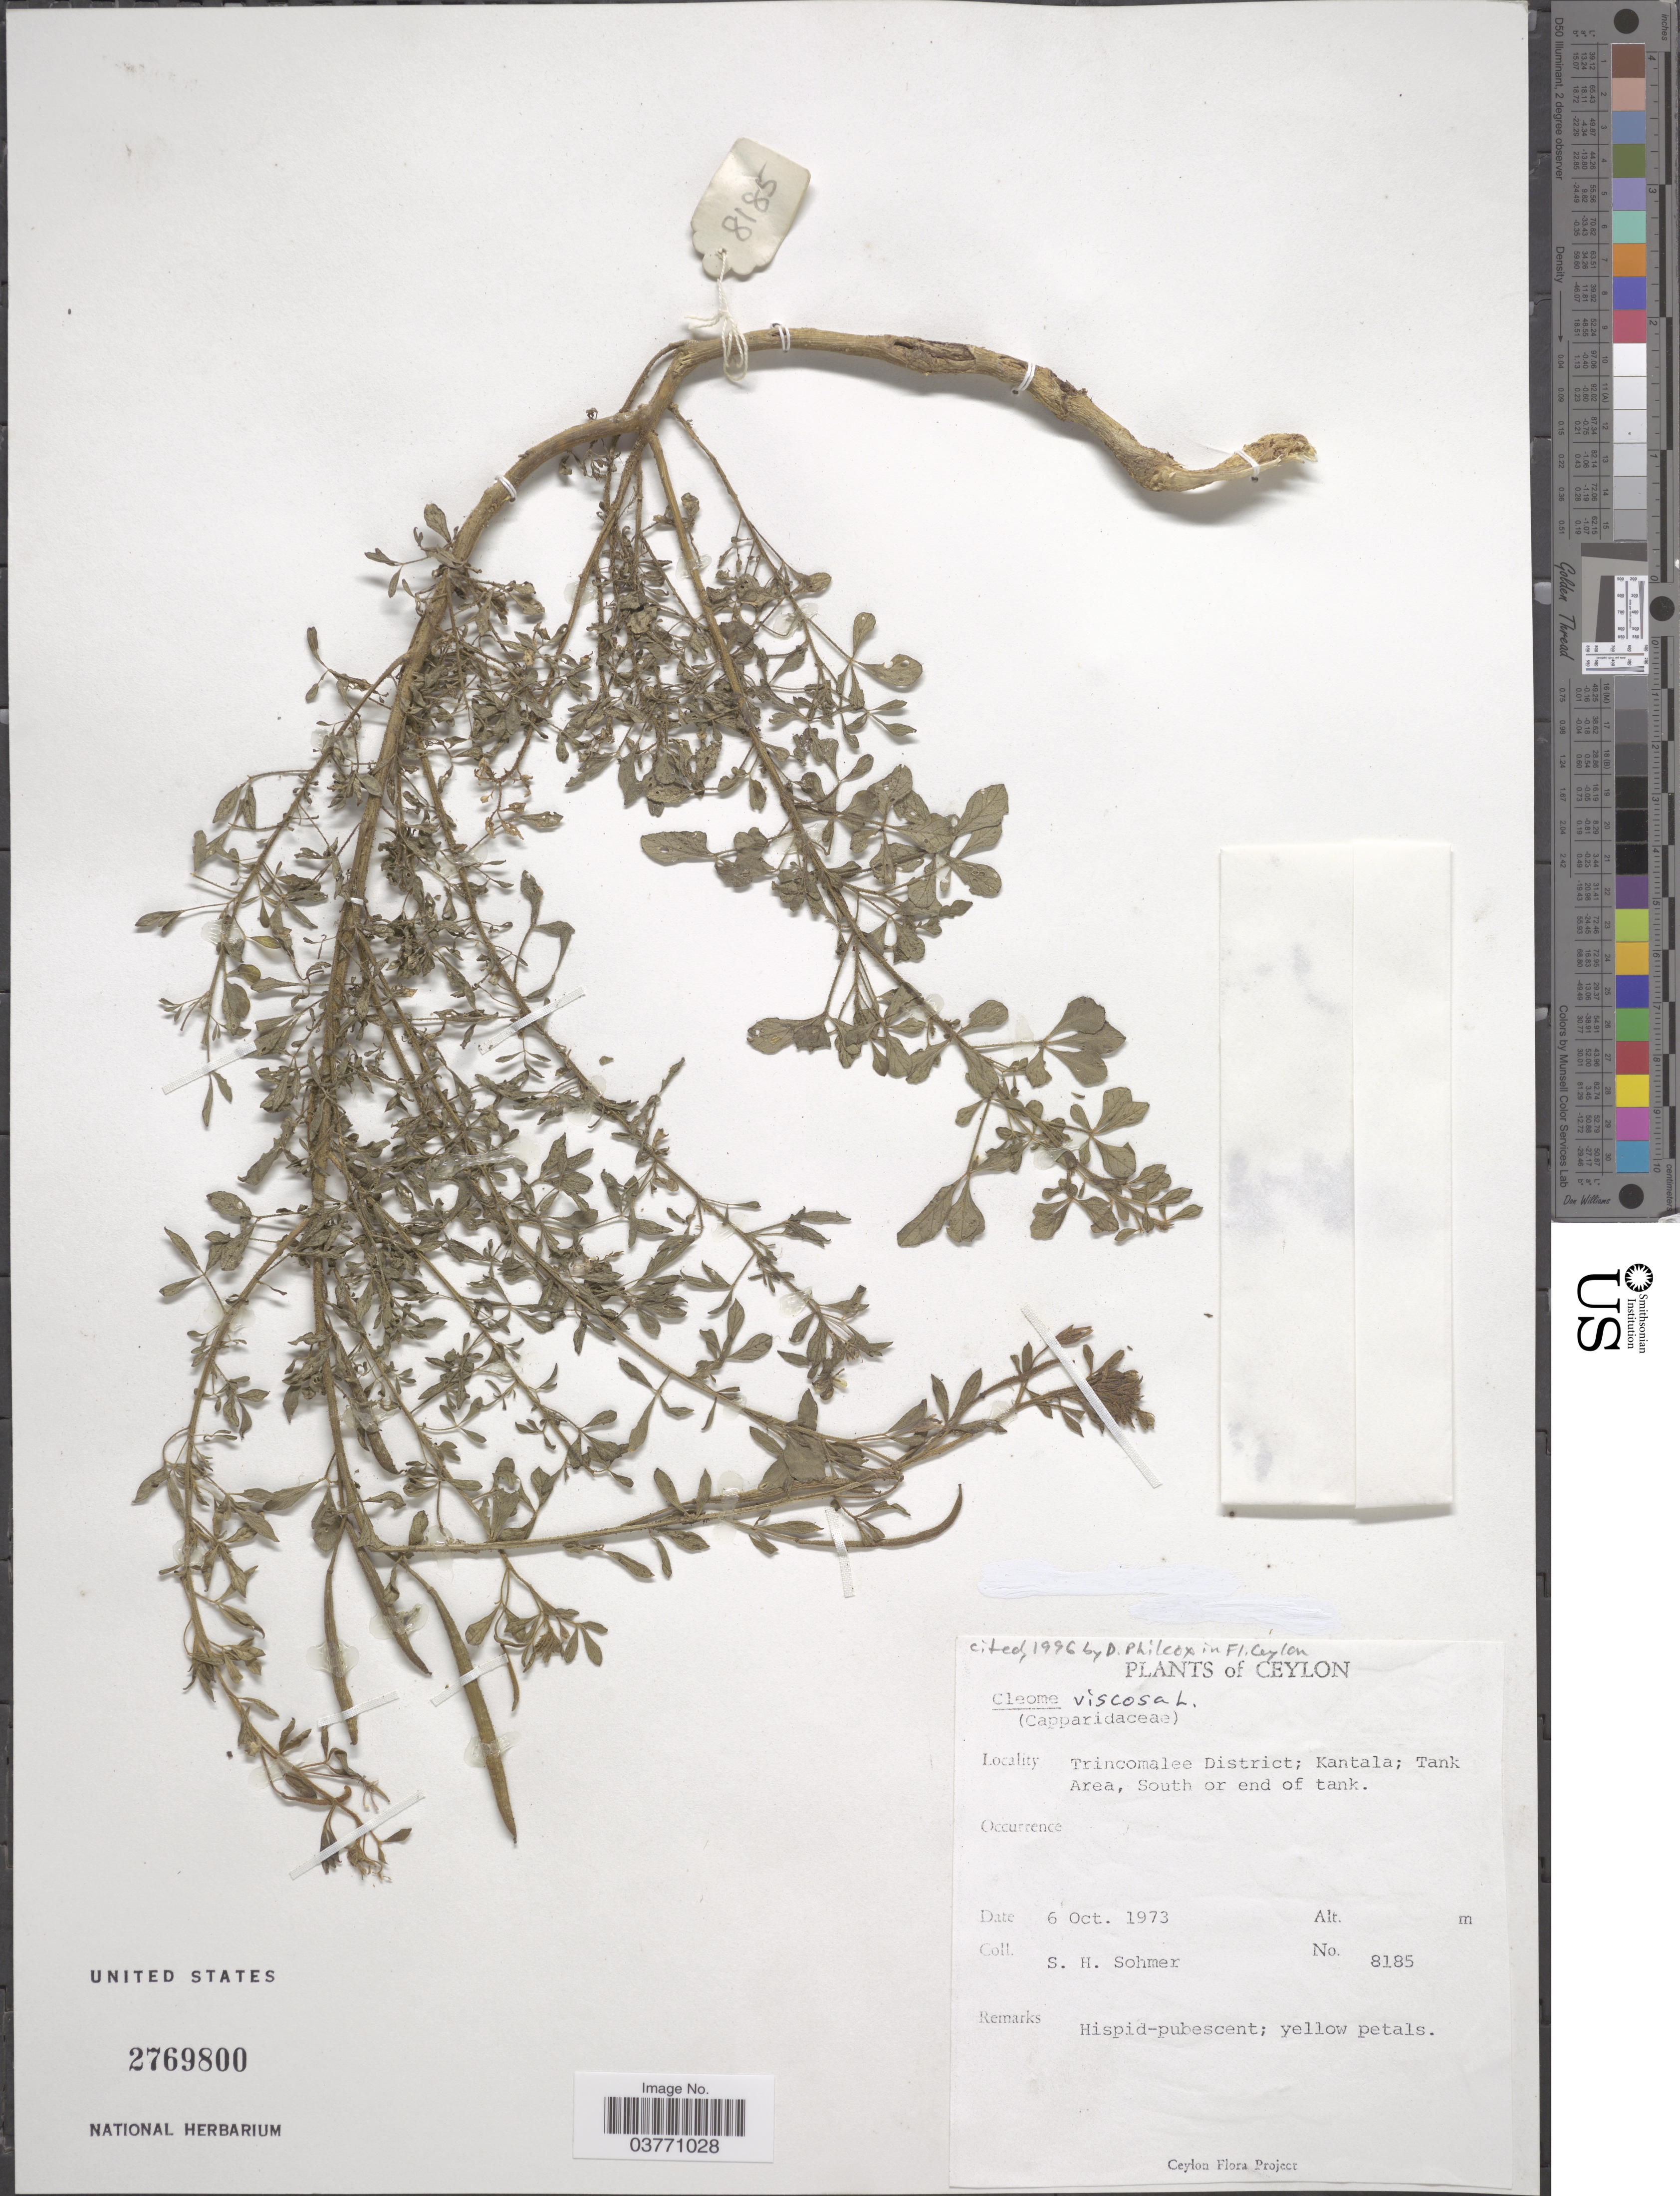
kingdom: Plantae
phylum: Tracheophyta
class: Magnoliopsida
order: Brassicales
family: Cleomaceae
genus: Arivela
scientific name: Arivela viscosa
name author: (L.) Raf.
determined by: Strong, M. T., (US), Smithsonian Institution - National Museum of Natural History (UNITED STATES)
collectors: S. H. Sohmer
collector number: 8185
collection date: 1973-10-06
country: Sri Lanka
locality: Ceylon. Trincomalee District; Kantala; Tank Area, South or end of tank.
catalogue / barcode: US 2769800